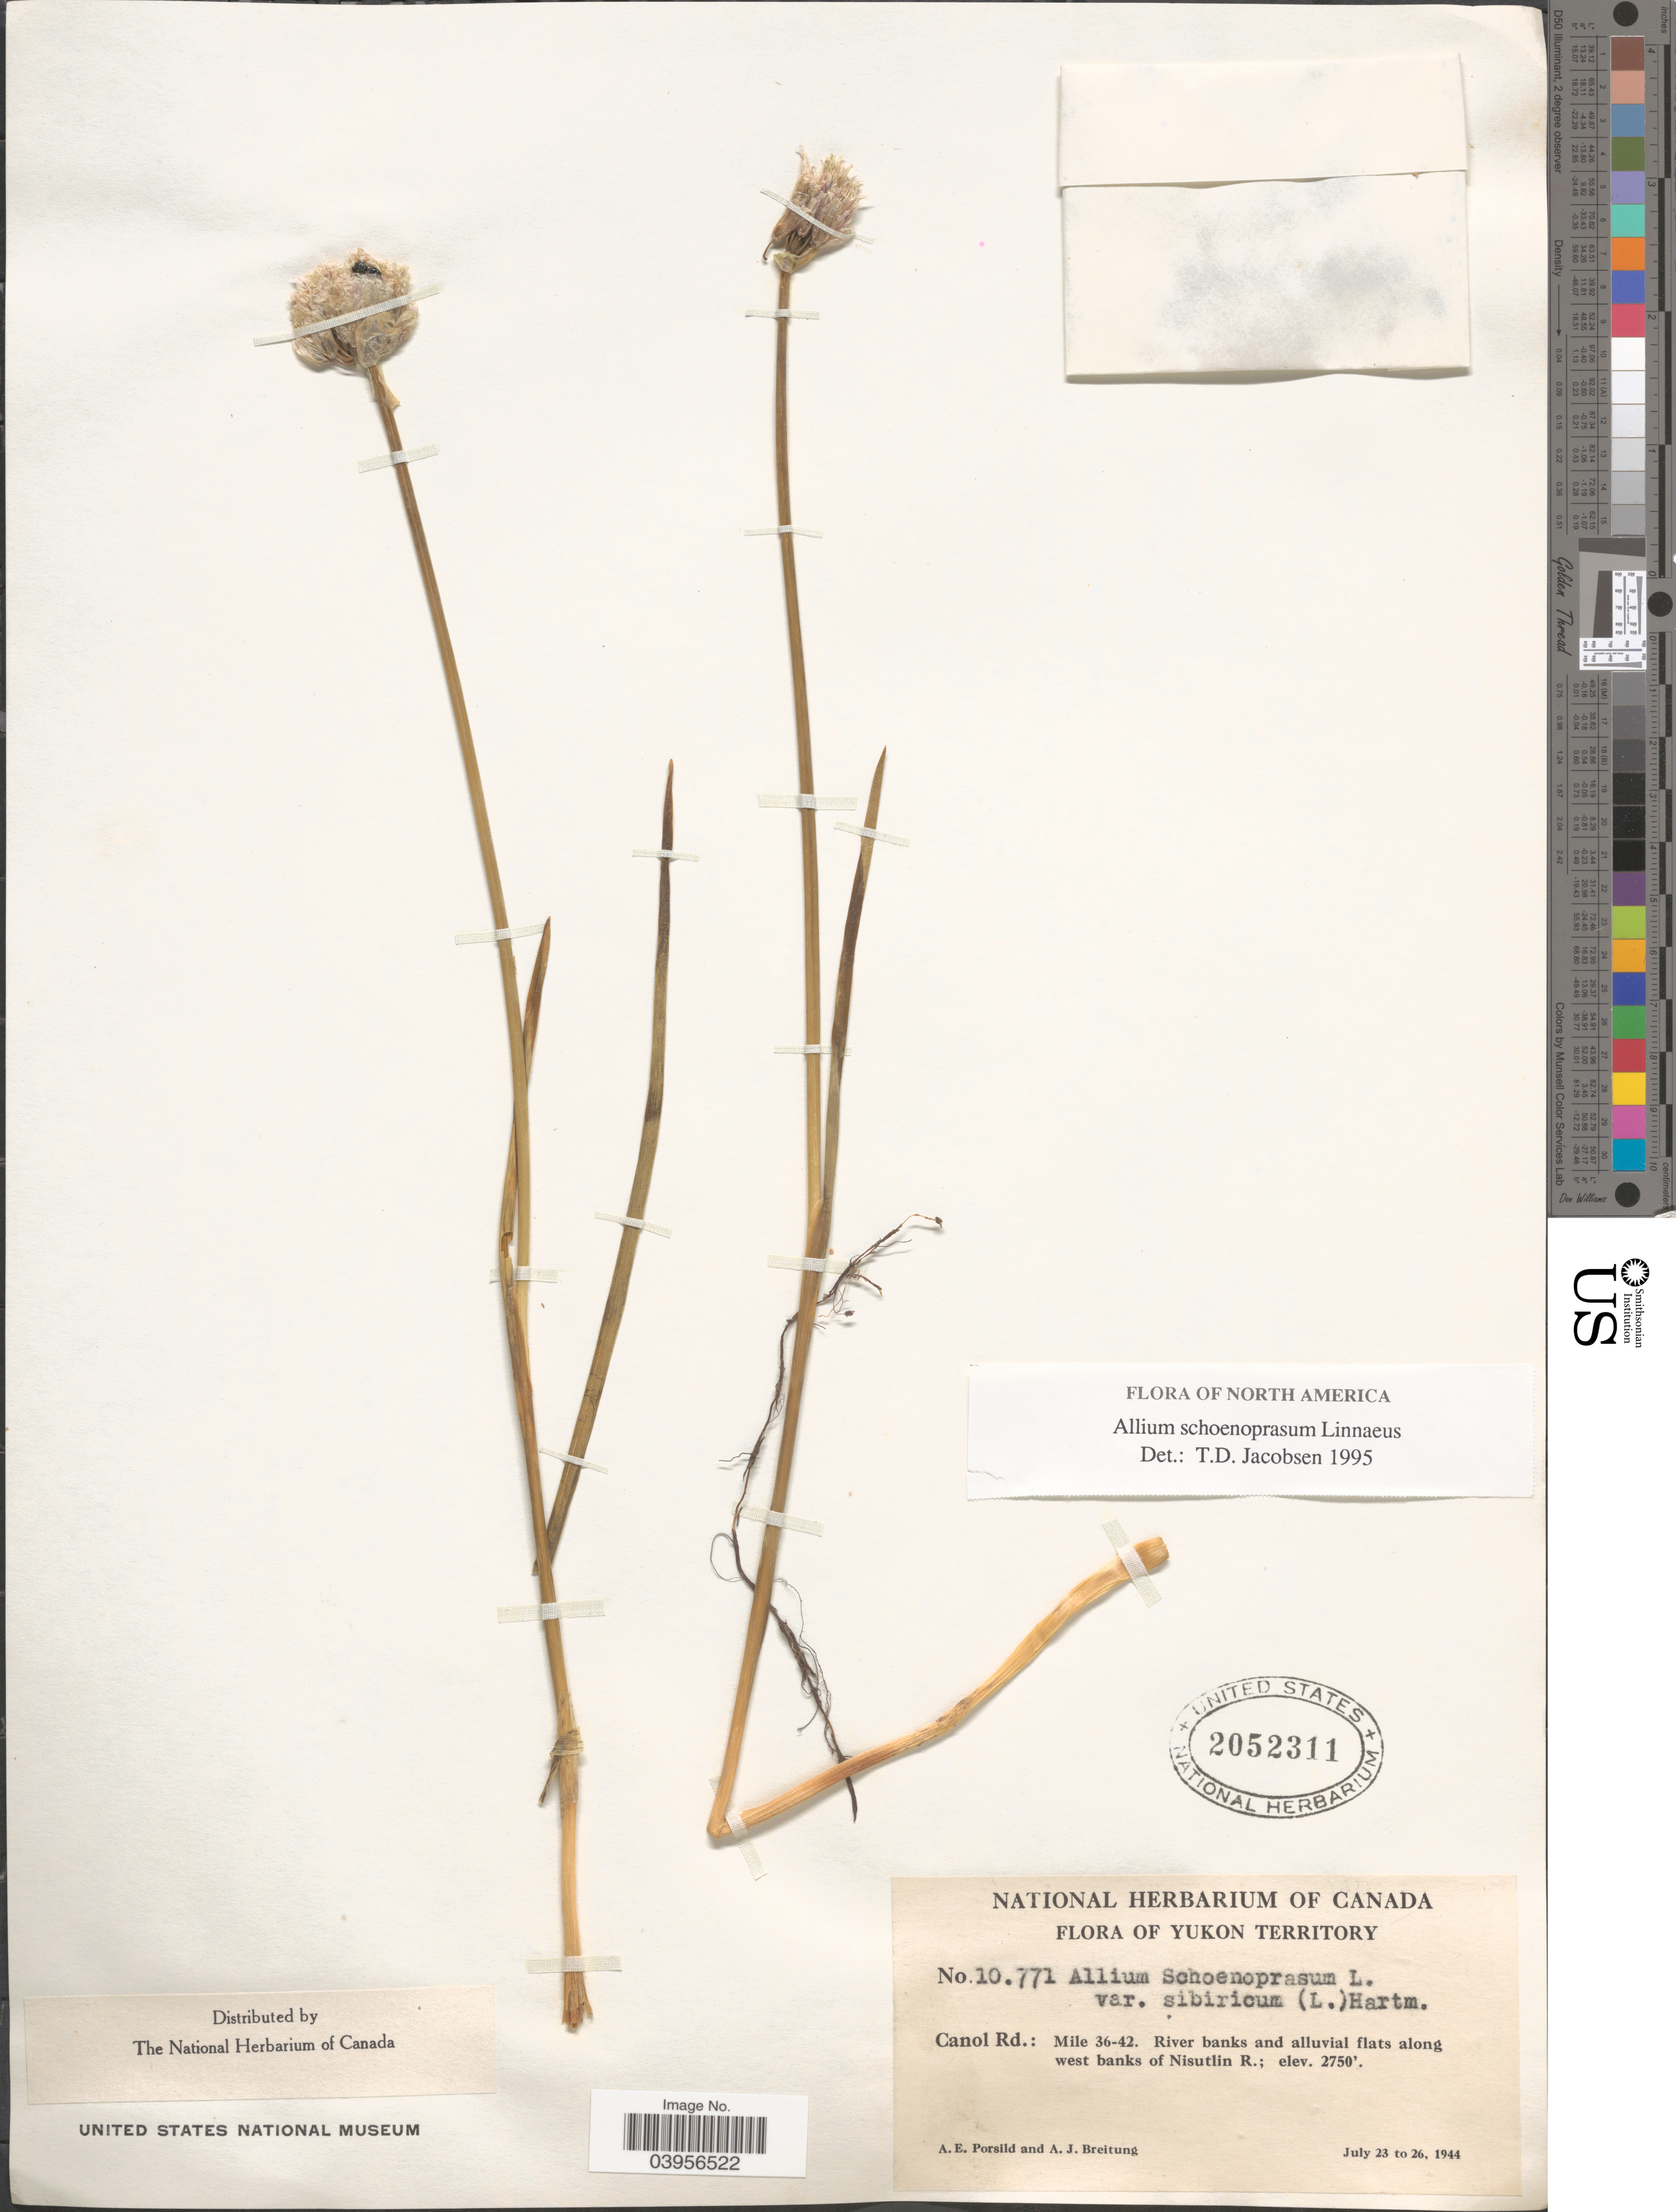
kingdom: Plantae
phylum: Tracheophyta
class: Liliopsida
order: Asparagales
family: Amaryllidaceae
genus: Allium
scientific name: Allium schoenoprasum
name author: L.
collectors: A. E. Porsild & A. Breitung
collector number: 10771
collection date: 1944-07-23/1944-07-26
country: Canada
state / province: Yukon Territory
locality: Canol Rd.: Mile 36-42. River banks and alluvial flats along west banks of Nisutlin R.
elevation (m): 838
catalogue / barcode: US 2052311